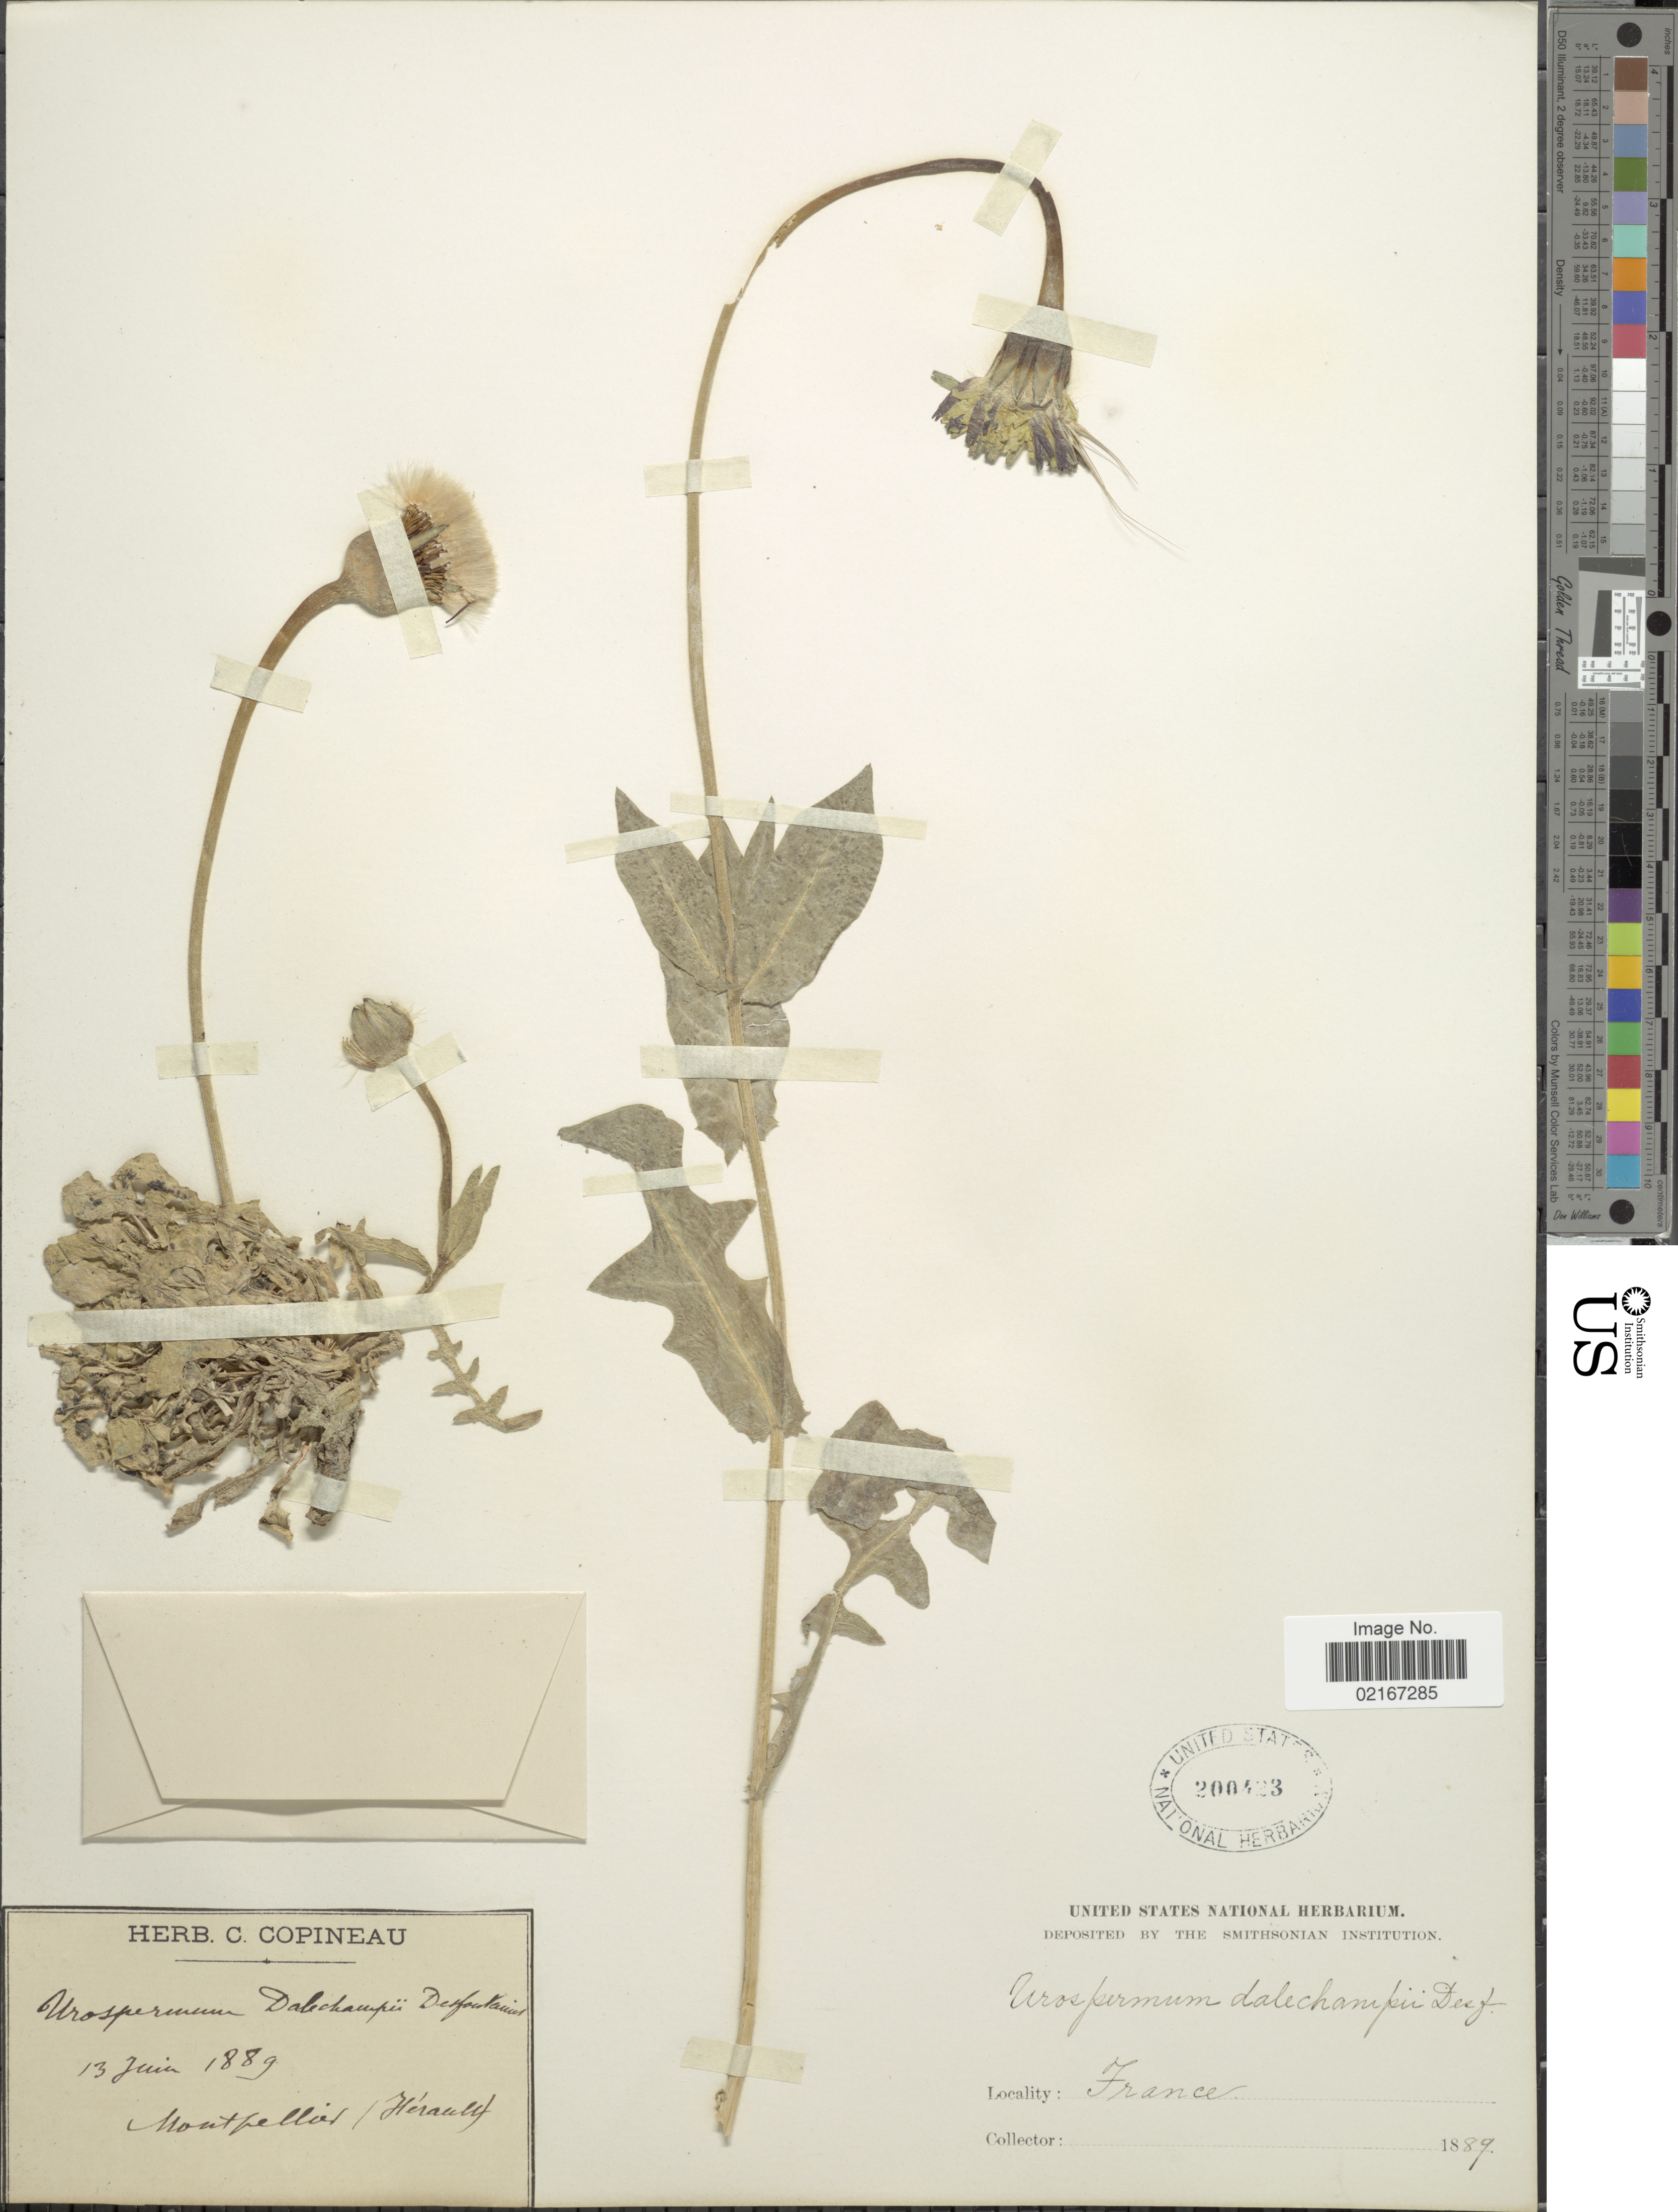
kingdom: Plantae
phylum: Tracheophyta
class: Magnoliopsida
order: Asterales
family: Asteraceae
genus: Urospermum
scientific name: Urospermum dalechampii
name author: (L.) F.W. Schmidt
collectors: ex herb. C. Copineau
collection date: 1889-06-13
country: France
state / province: Occitanie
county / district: Hérault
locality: Montepellier (Herault)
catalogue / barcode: US 200423